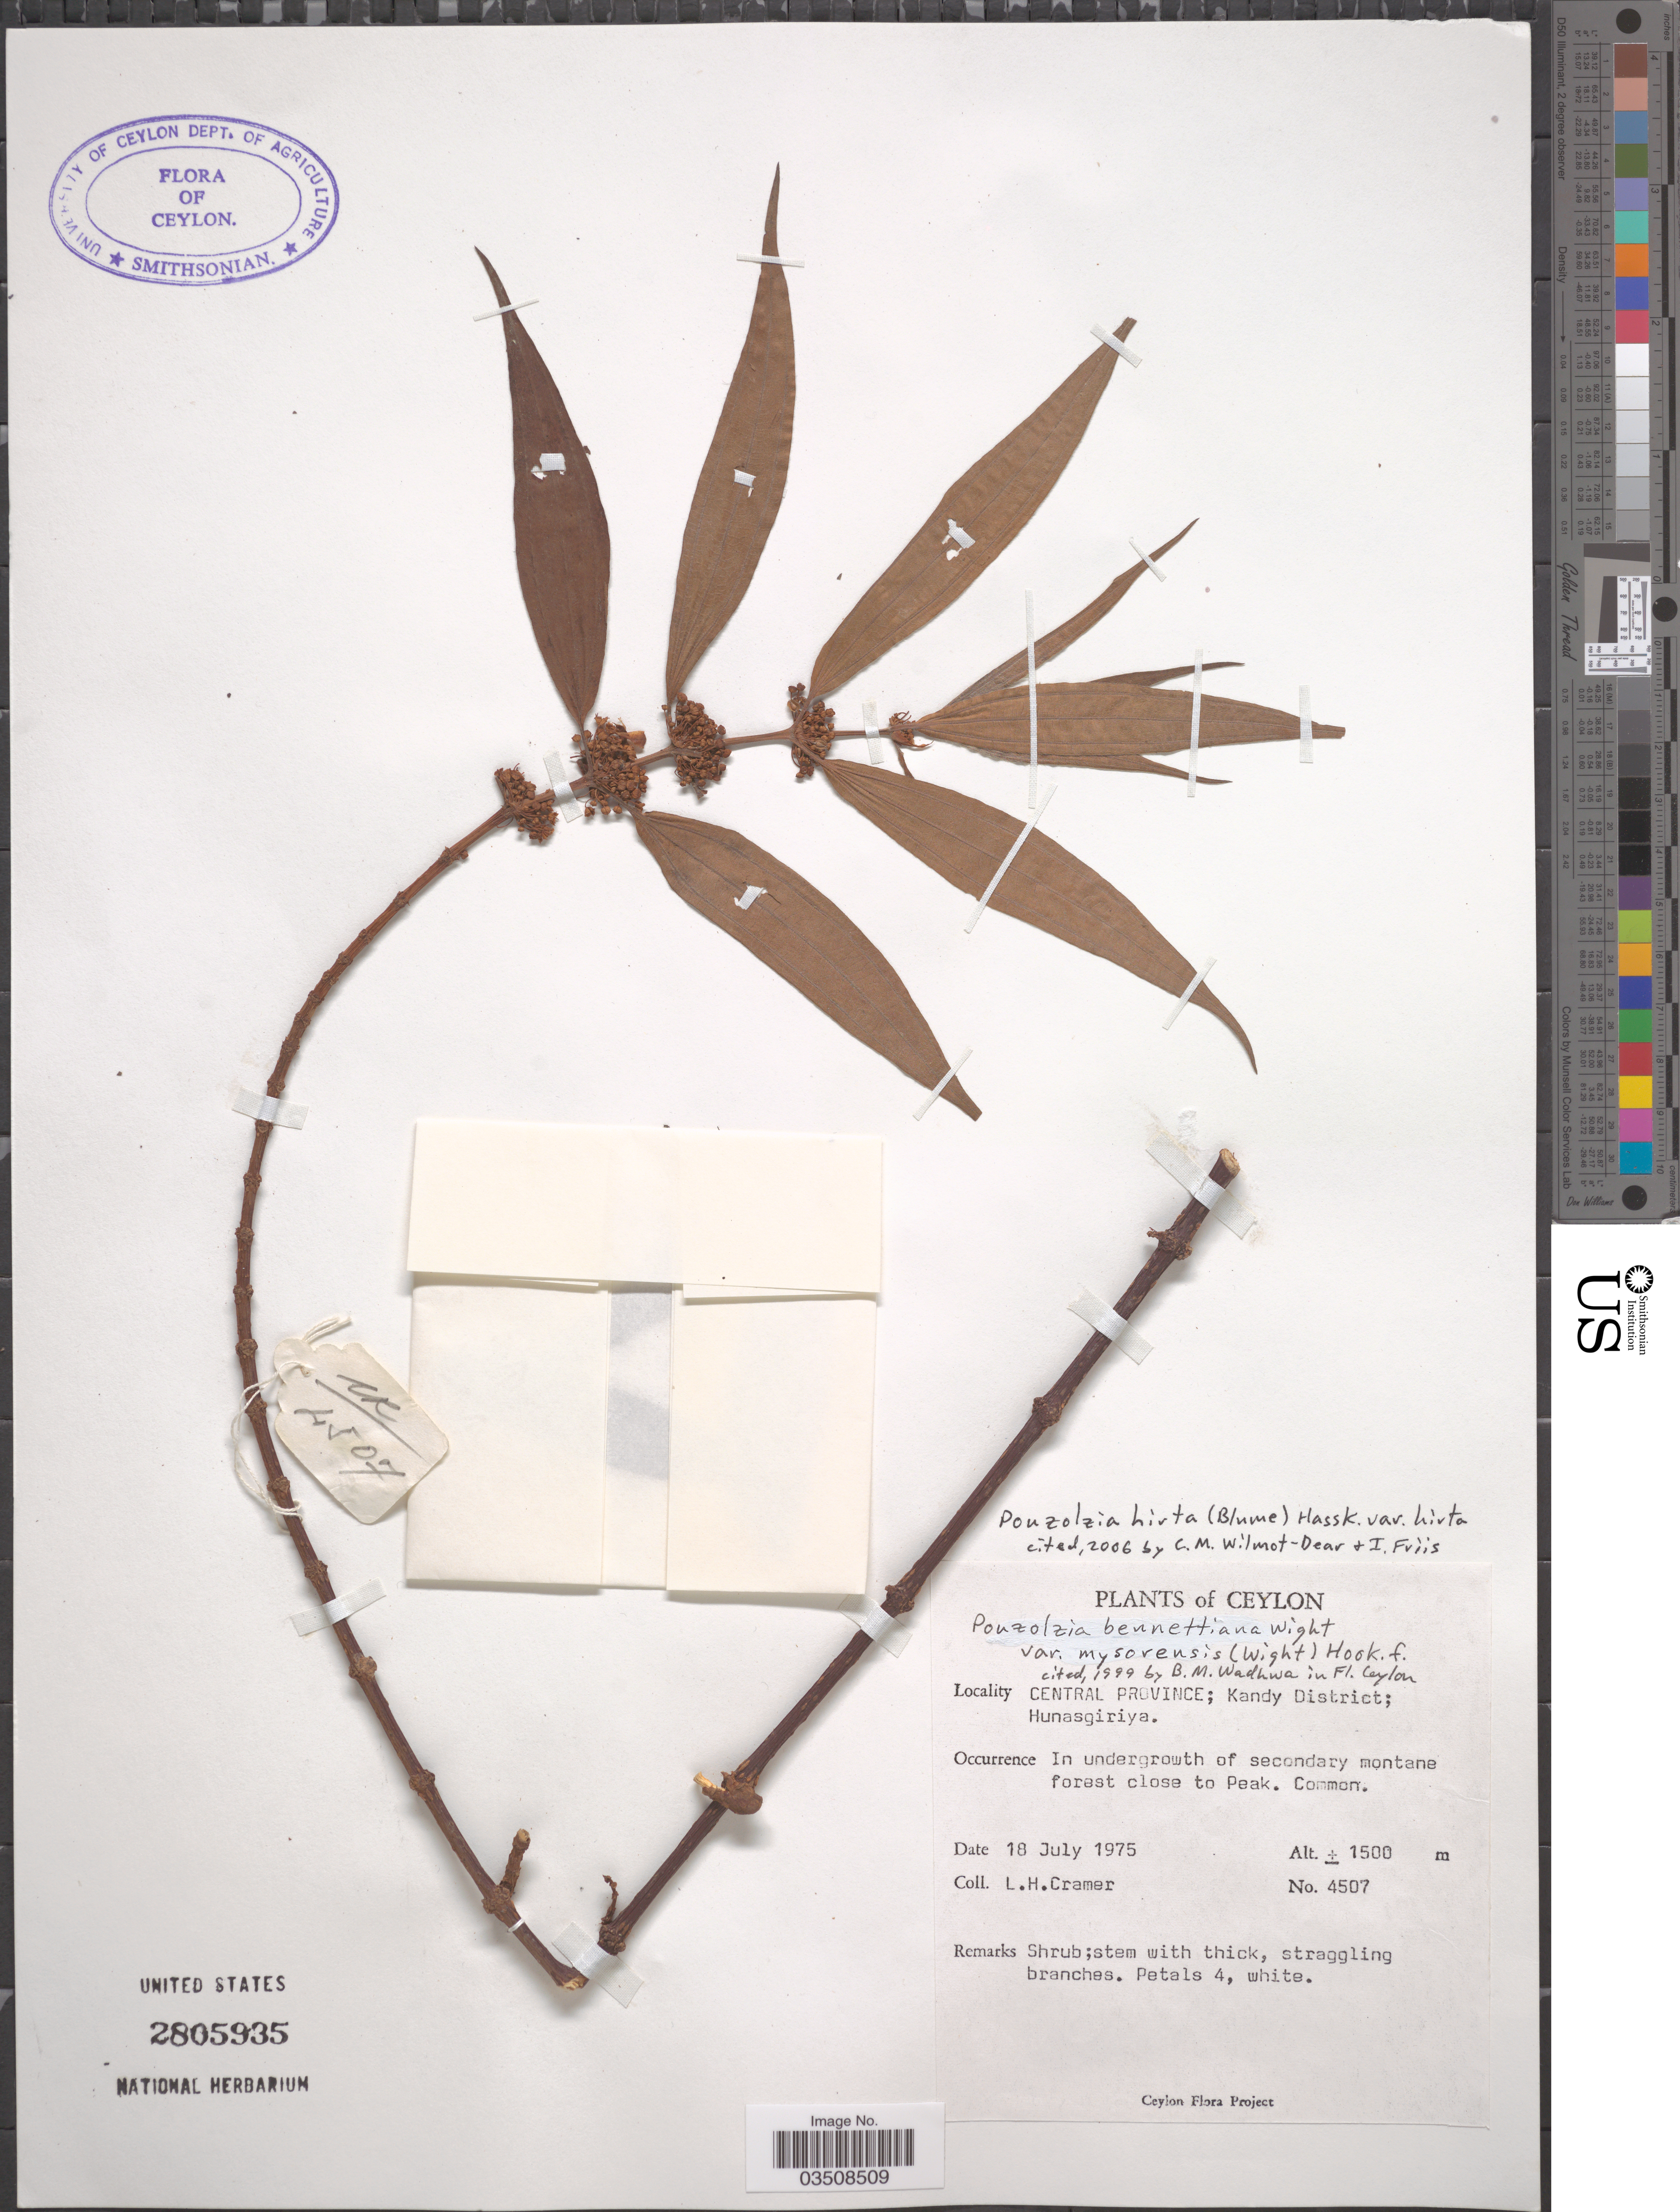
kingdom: Plantae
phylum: Tracheophyta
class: Magnoliopsida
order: Rosales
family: Urticaceae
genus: Gonostegia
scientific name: Gonostegia triandra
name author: (Blume) Miq.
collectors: L. H. Cramer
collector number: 4507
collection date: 1975-07-18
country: Sri Lanka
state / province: Central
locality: Ceylon. Kandy District; Hunasgiriya. Close to Peak.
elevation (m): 1500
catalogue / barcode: US 2805935